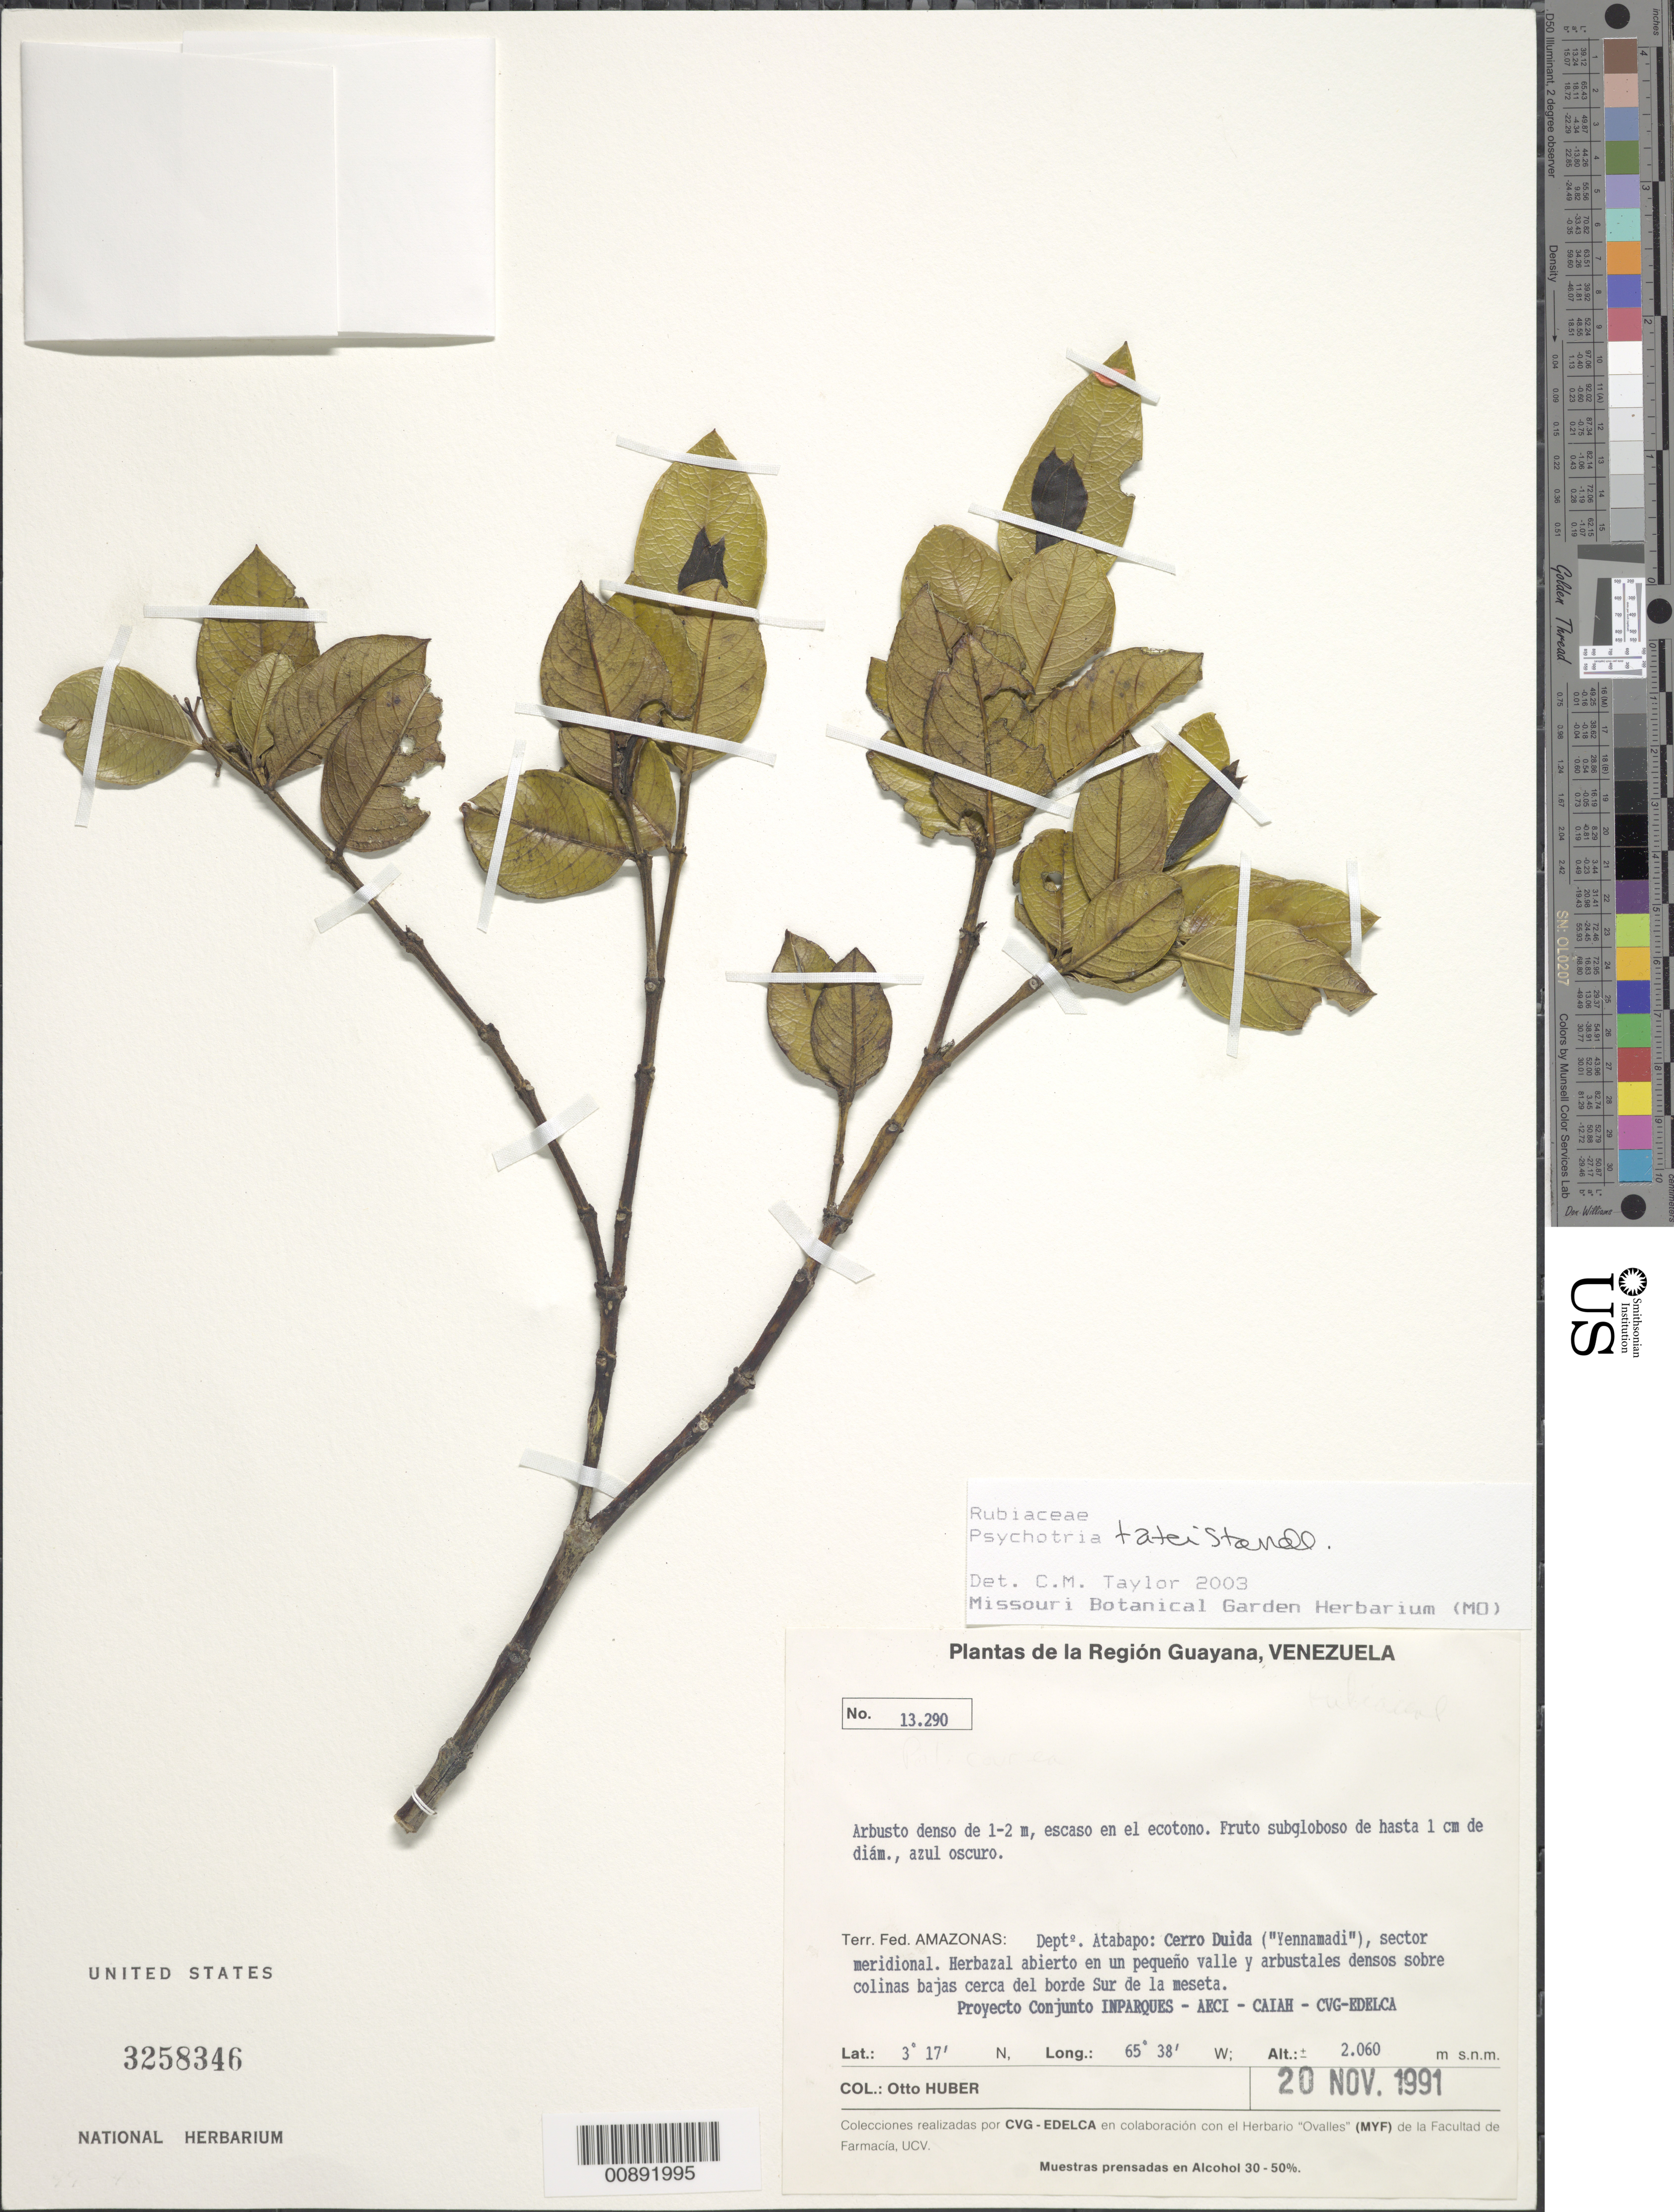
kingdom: Plantae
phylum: Tracheophyta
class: Magnoliopsida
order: Gentianales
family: Rubiaceae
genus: Psychotria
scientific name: Psychotria tatei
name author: Standl.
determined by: Taylor, Charlotte M.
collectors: O. Huber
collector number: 13290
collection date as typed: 20-Nov-91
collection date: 1991-11-20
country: Venezuela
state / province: Amazonas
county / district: Atabapo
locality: Cerro Duida ("Yennamadi"), sector meridional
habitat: Ecotono. Herbazal abierto en un pequeno valle y arbustales densos sobre colina bajas cerca dl bored del Sur de la meseta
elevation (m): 2060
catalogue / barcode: US 3258346